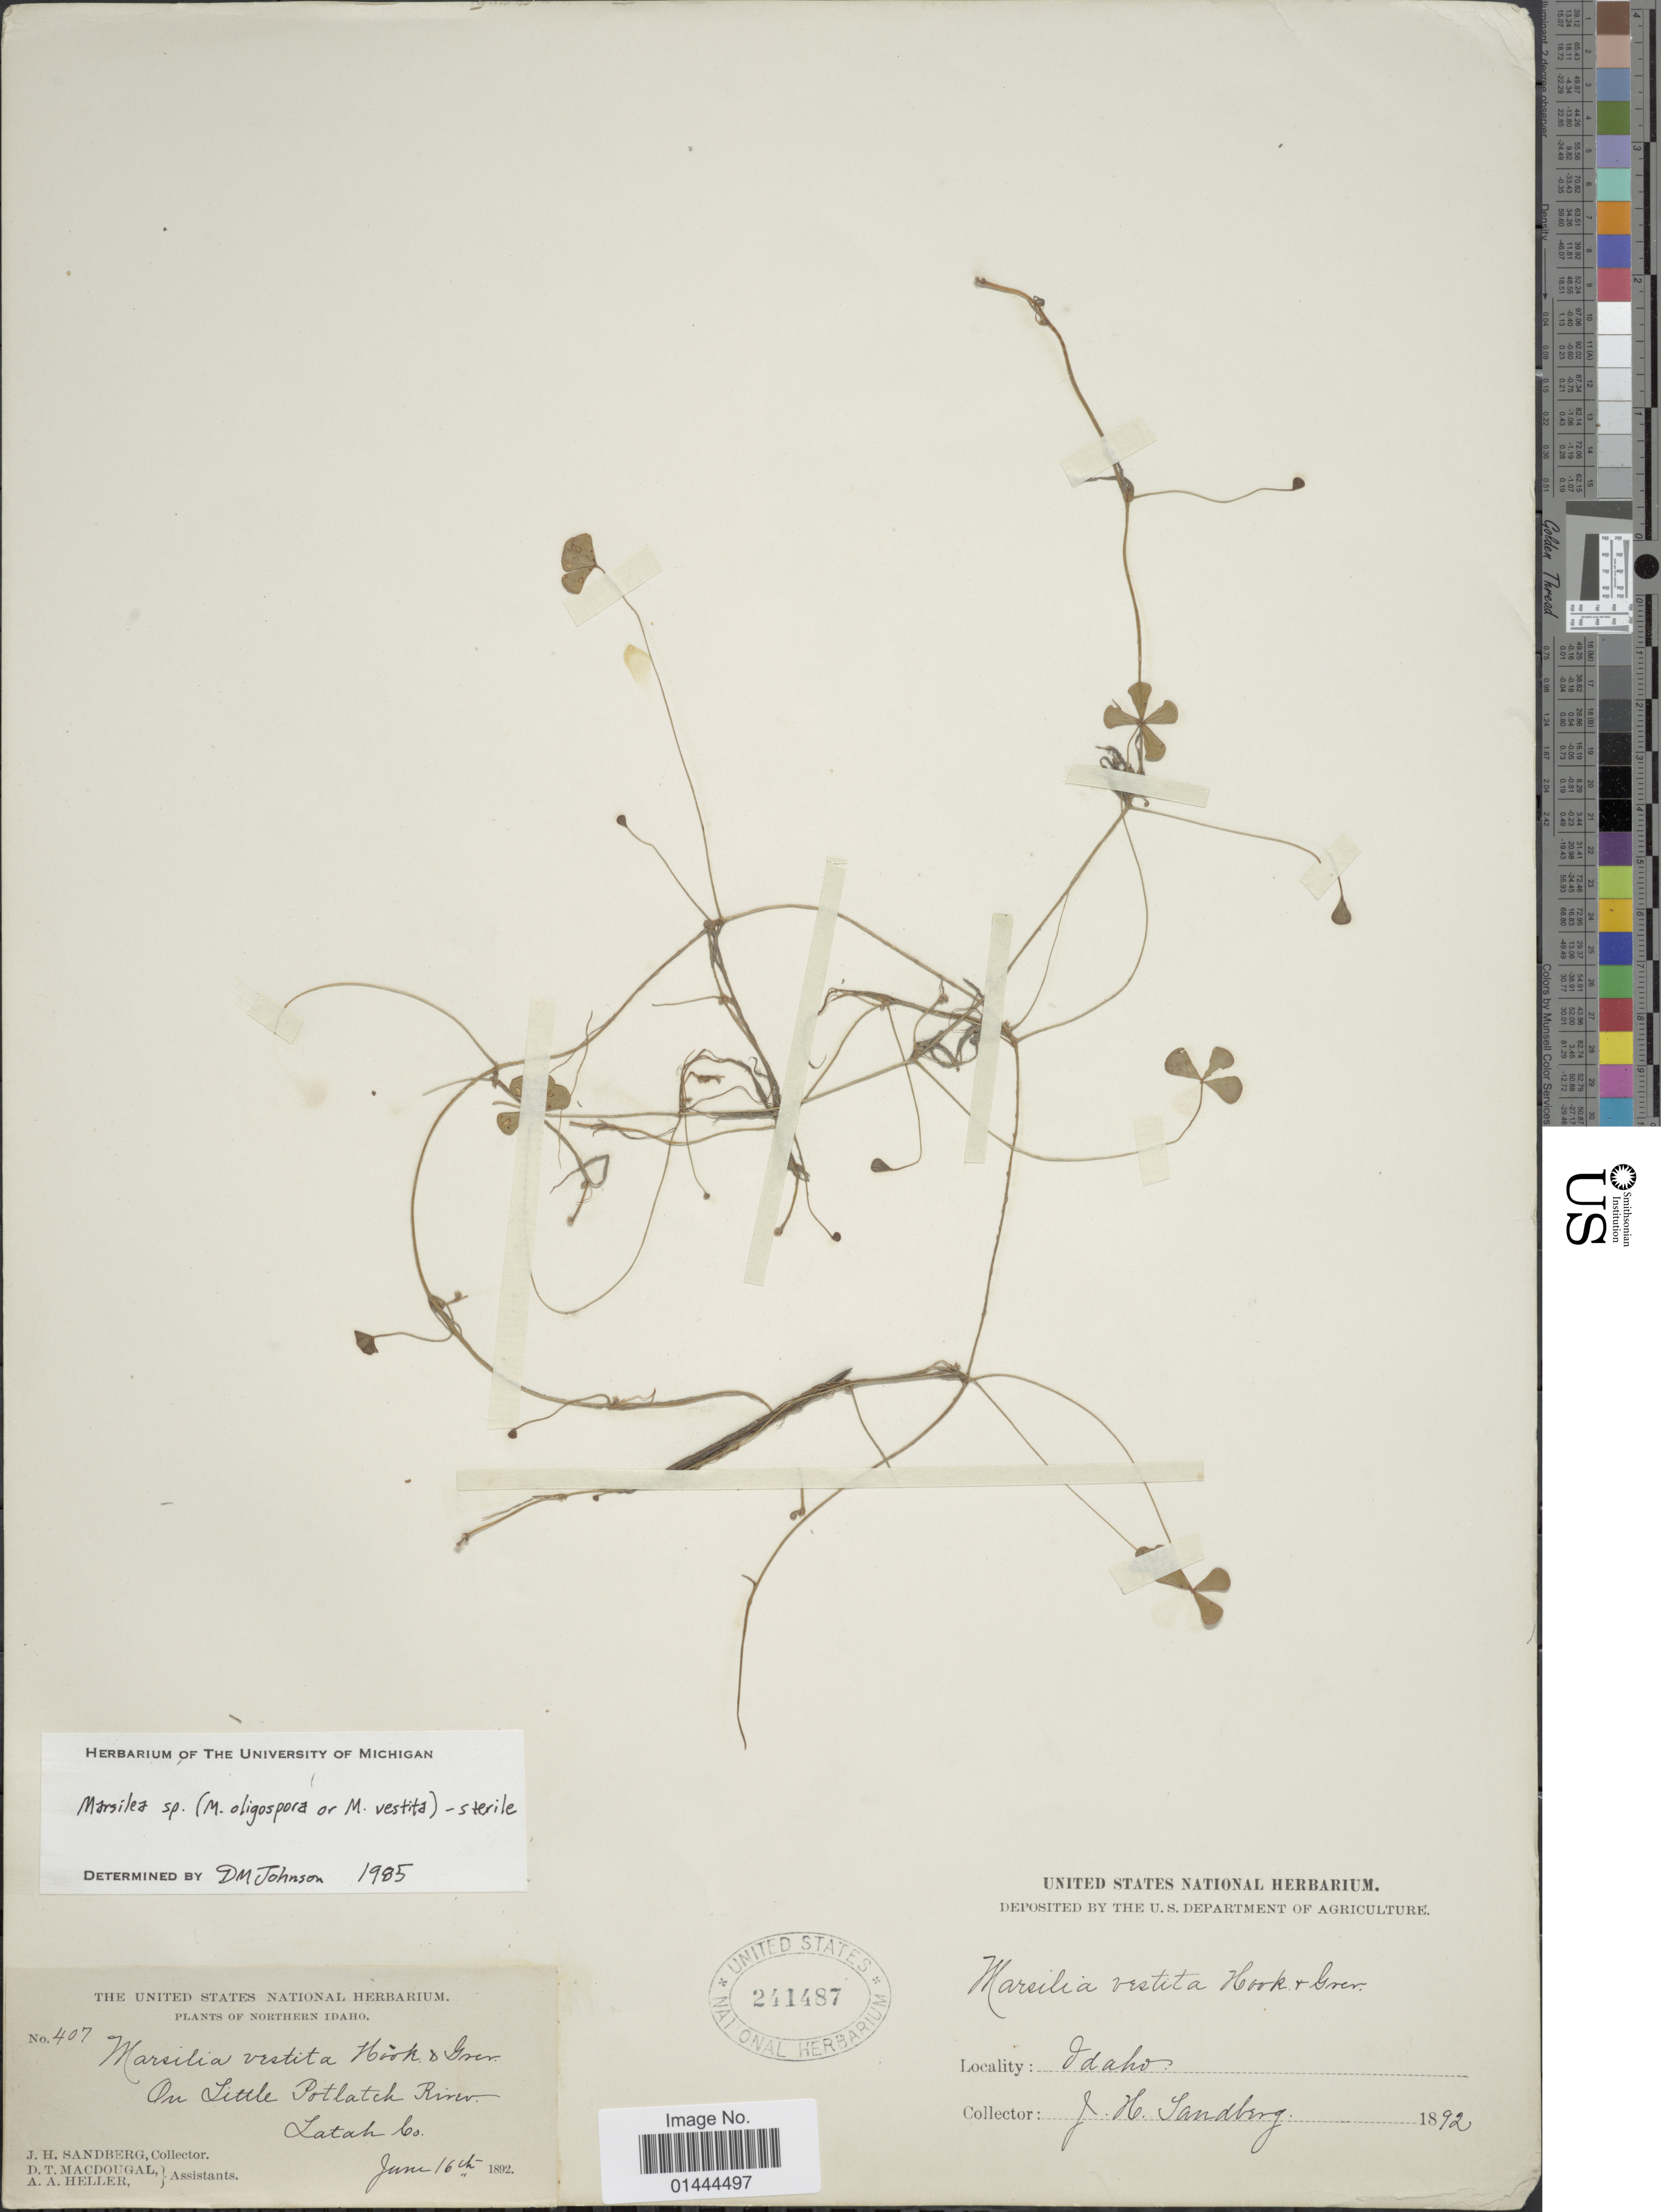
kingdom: Plantae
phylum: Tracheophyta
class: Polypodiopsida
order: Salviniales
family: Marsileaceae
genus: Marsilea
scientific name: Marsilea vestita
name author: Hook. & Grev.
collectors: J. H. Sandberg, D. T. MacDougal & A. A. Heller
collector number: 407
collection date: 1892-06-16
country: United States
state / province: Idaho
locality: Northern Idaho, Little Potlatch River, Latah Co.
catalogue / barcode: US 241487